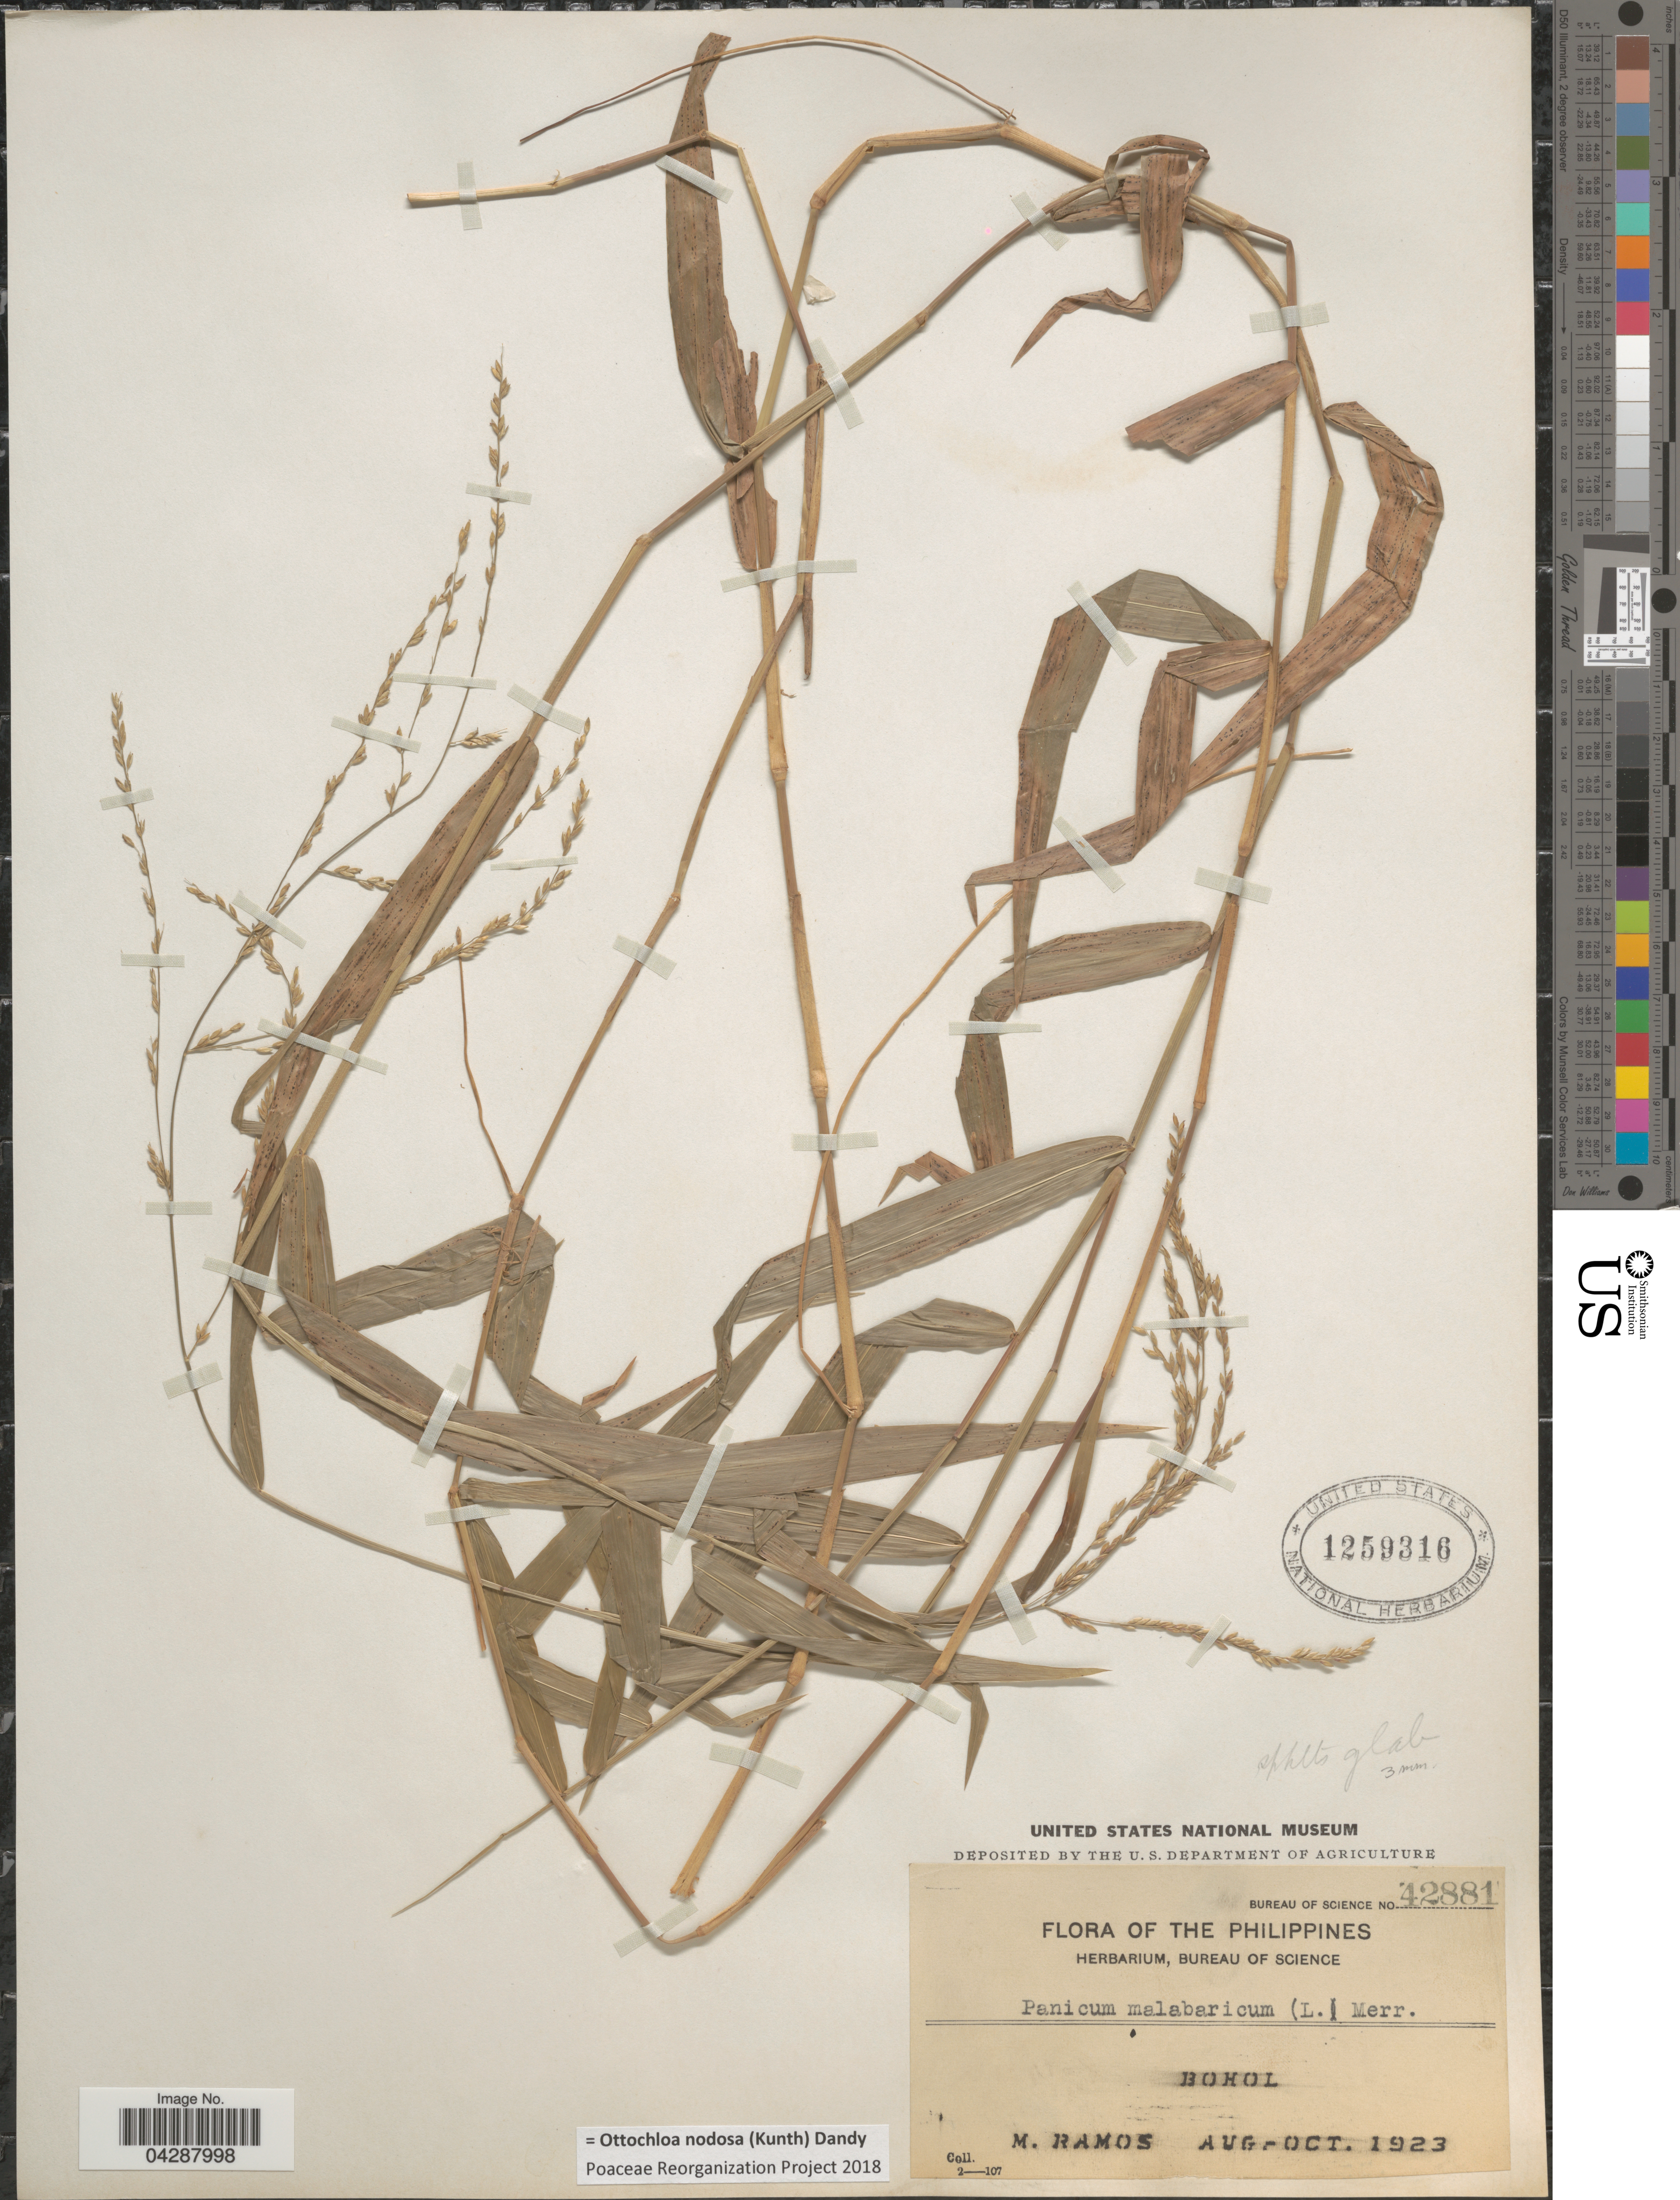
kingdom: Plantae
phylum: Tracheophyta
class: Liliopsida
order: Poales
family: Poaceae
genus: Ottochloa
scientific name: Ottochloa nodosa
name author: (Kunth) Dandy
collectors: M. Ramos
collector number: Bureau of Science 42881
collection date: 1923-08/1923-10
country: Philippines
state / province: Central Visayas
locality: Bohol.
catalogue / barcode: US 1259316